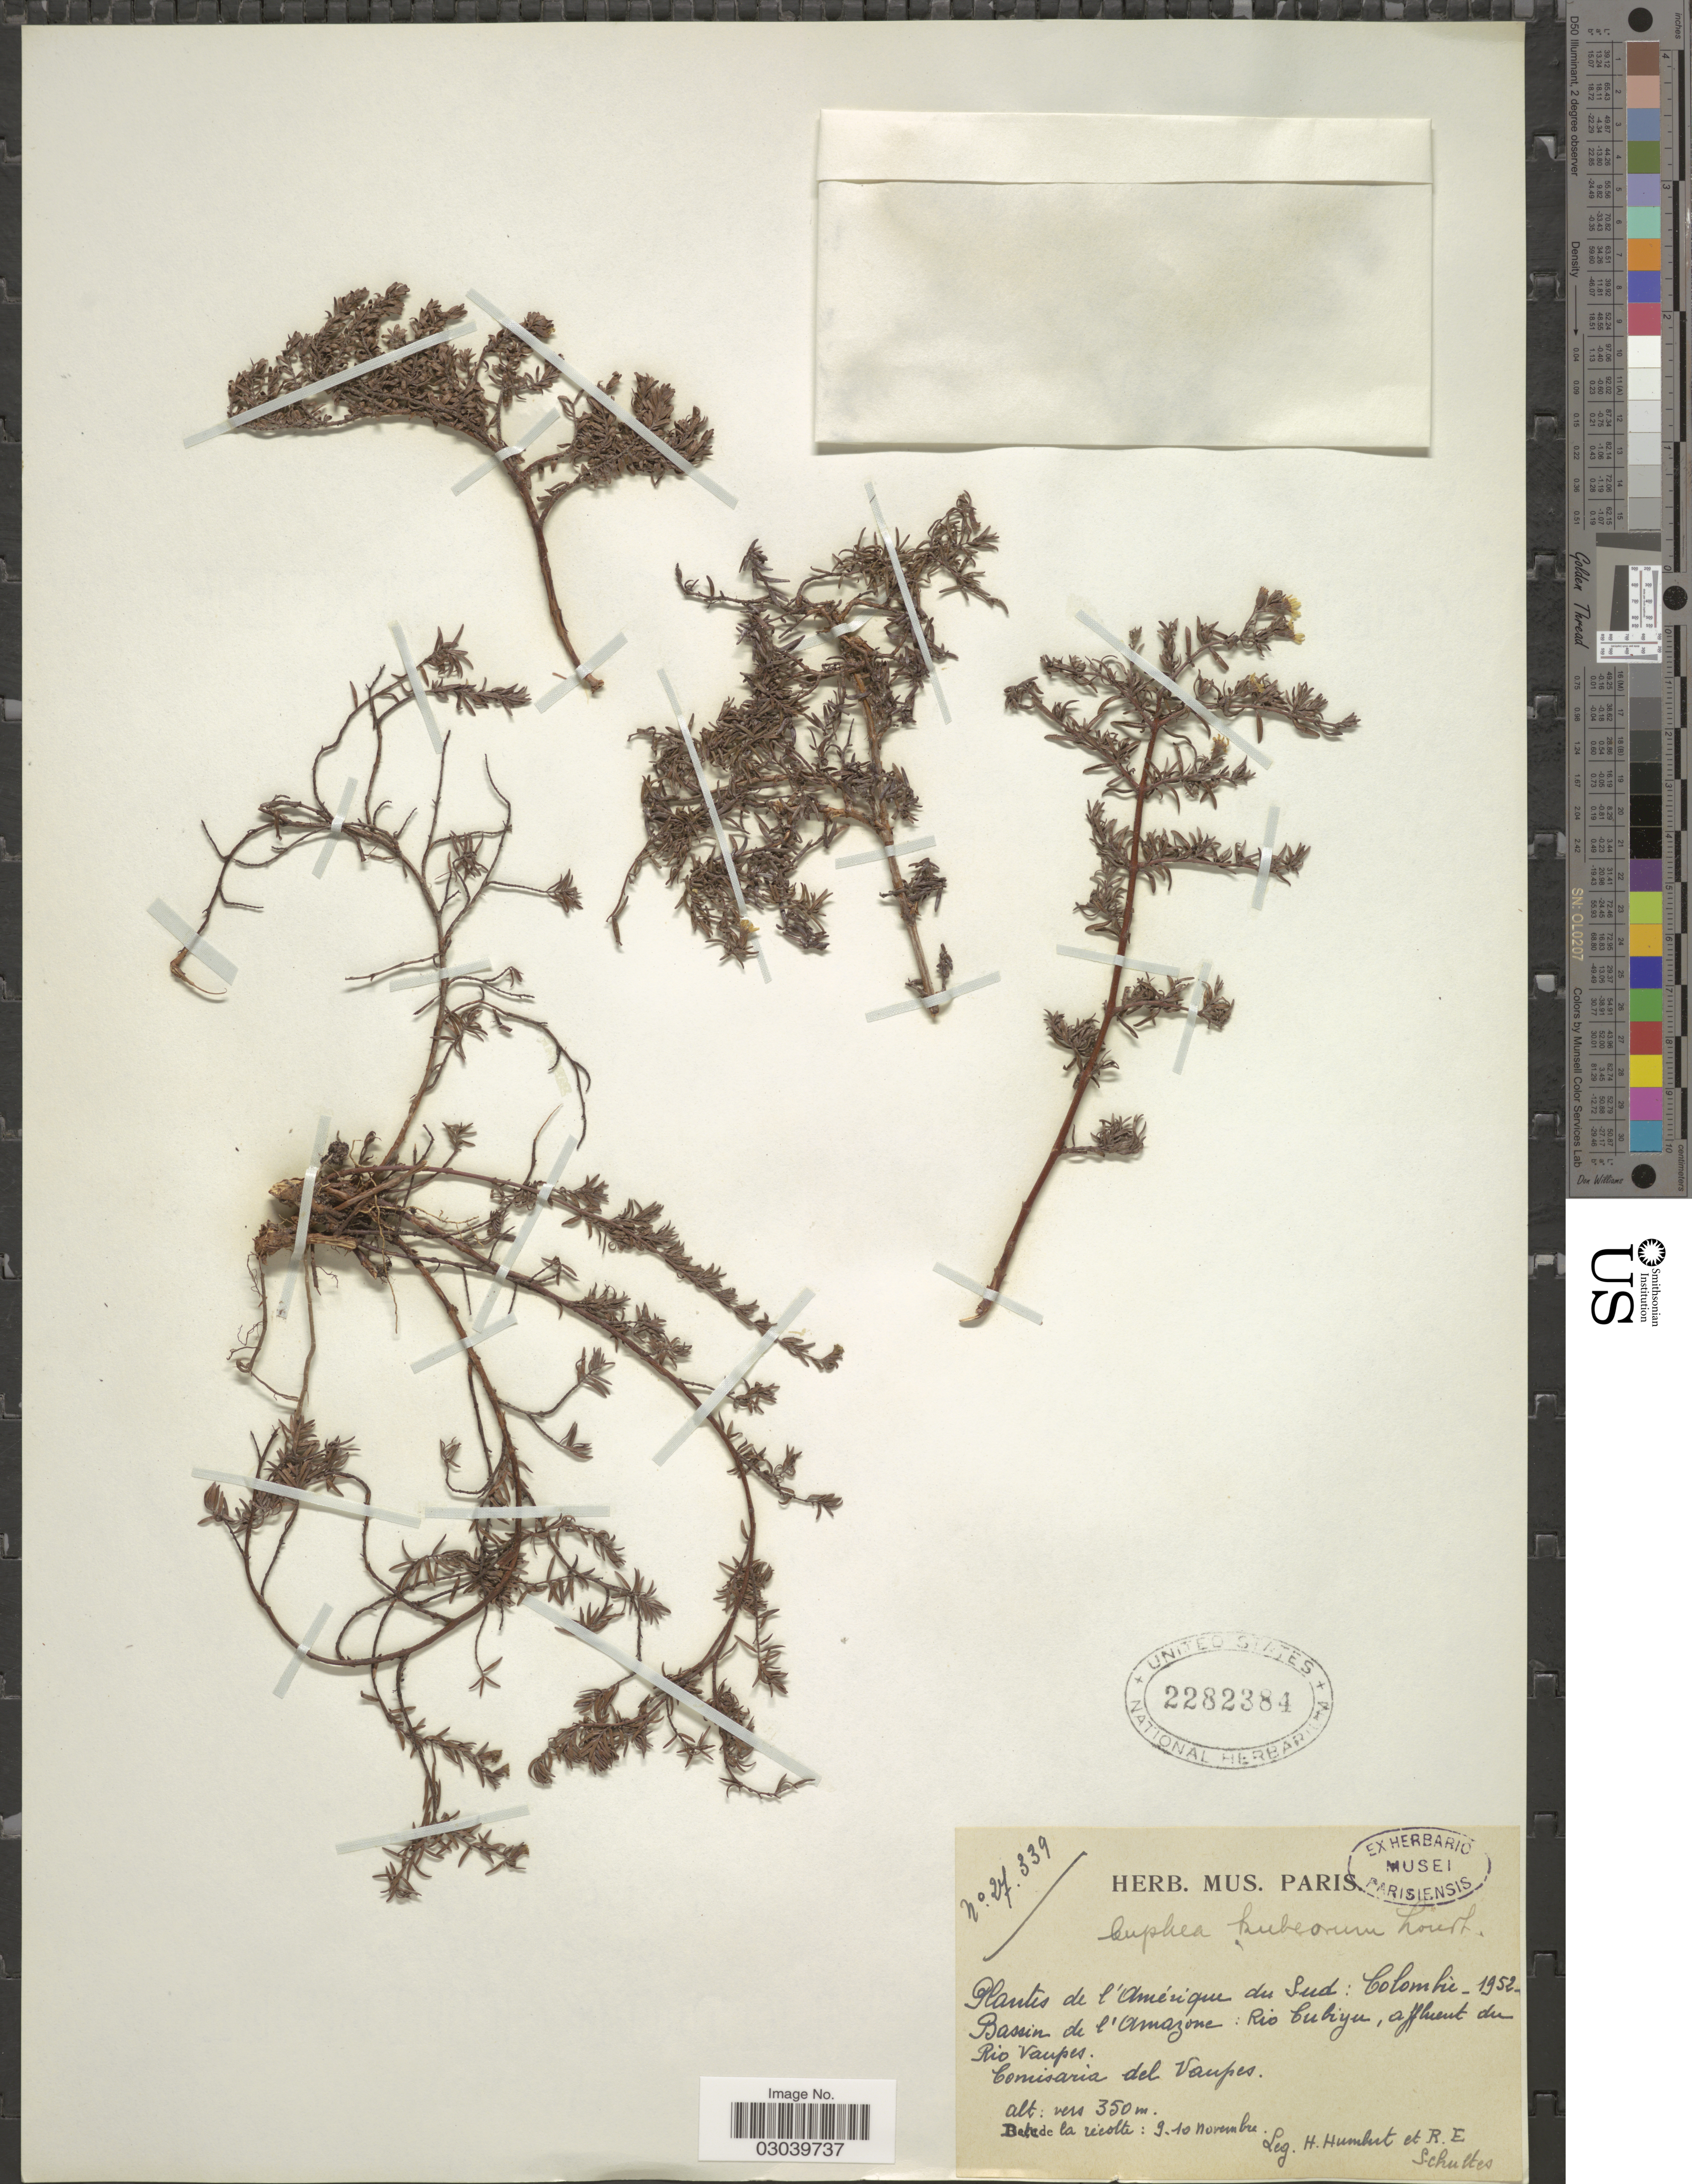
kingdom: Plantae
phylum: Tracheophyta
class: Magnoliopsida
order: Myrtales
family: Lythraceae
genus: Cuphea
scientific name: Cuphea kubeorum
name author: Lourteig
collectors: H. Humbert & R. E. Schultes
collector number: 27339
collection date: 1952-11-09/1952-11-10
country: Colombia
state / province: Vaupés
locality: L'Amérique de Sud: Colombie. Bassin de l'Amazone: Rio Cubiyu, affluent du Rio Vaupes. Comisaria del Vaupes.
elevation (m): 350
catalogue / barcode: US 2282384